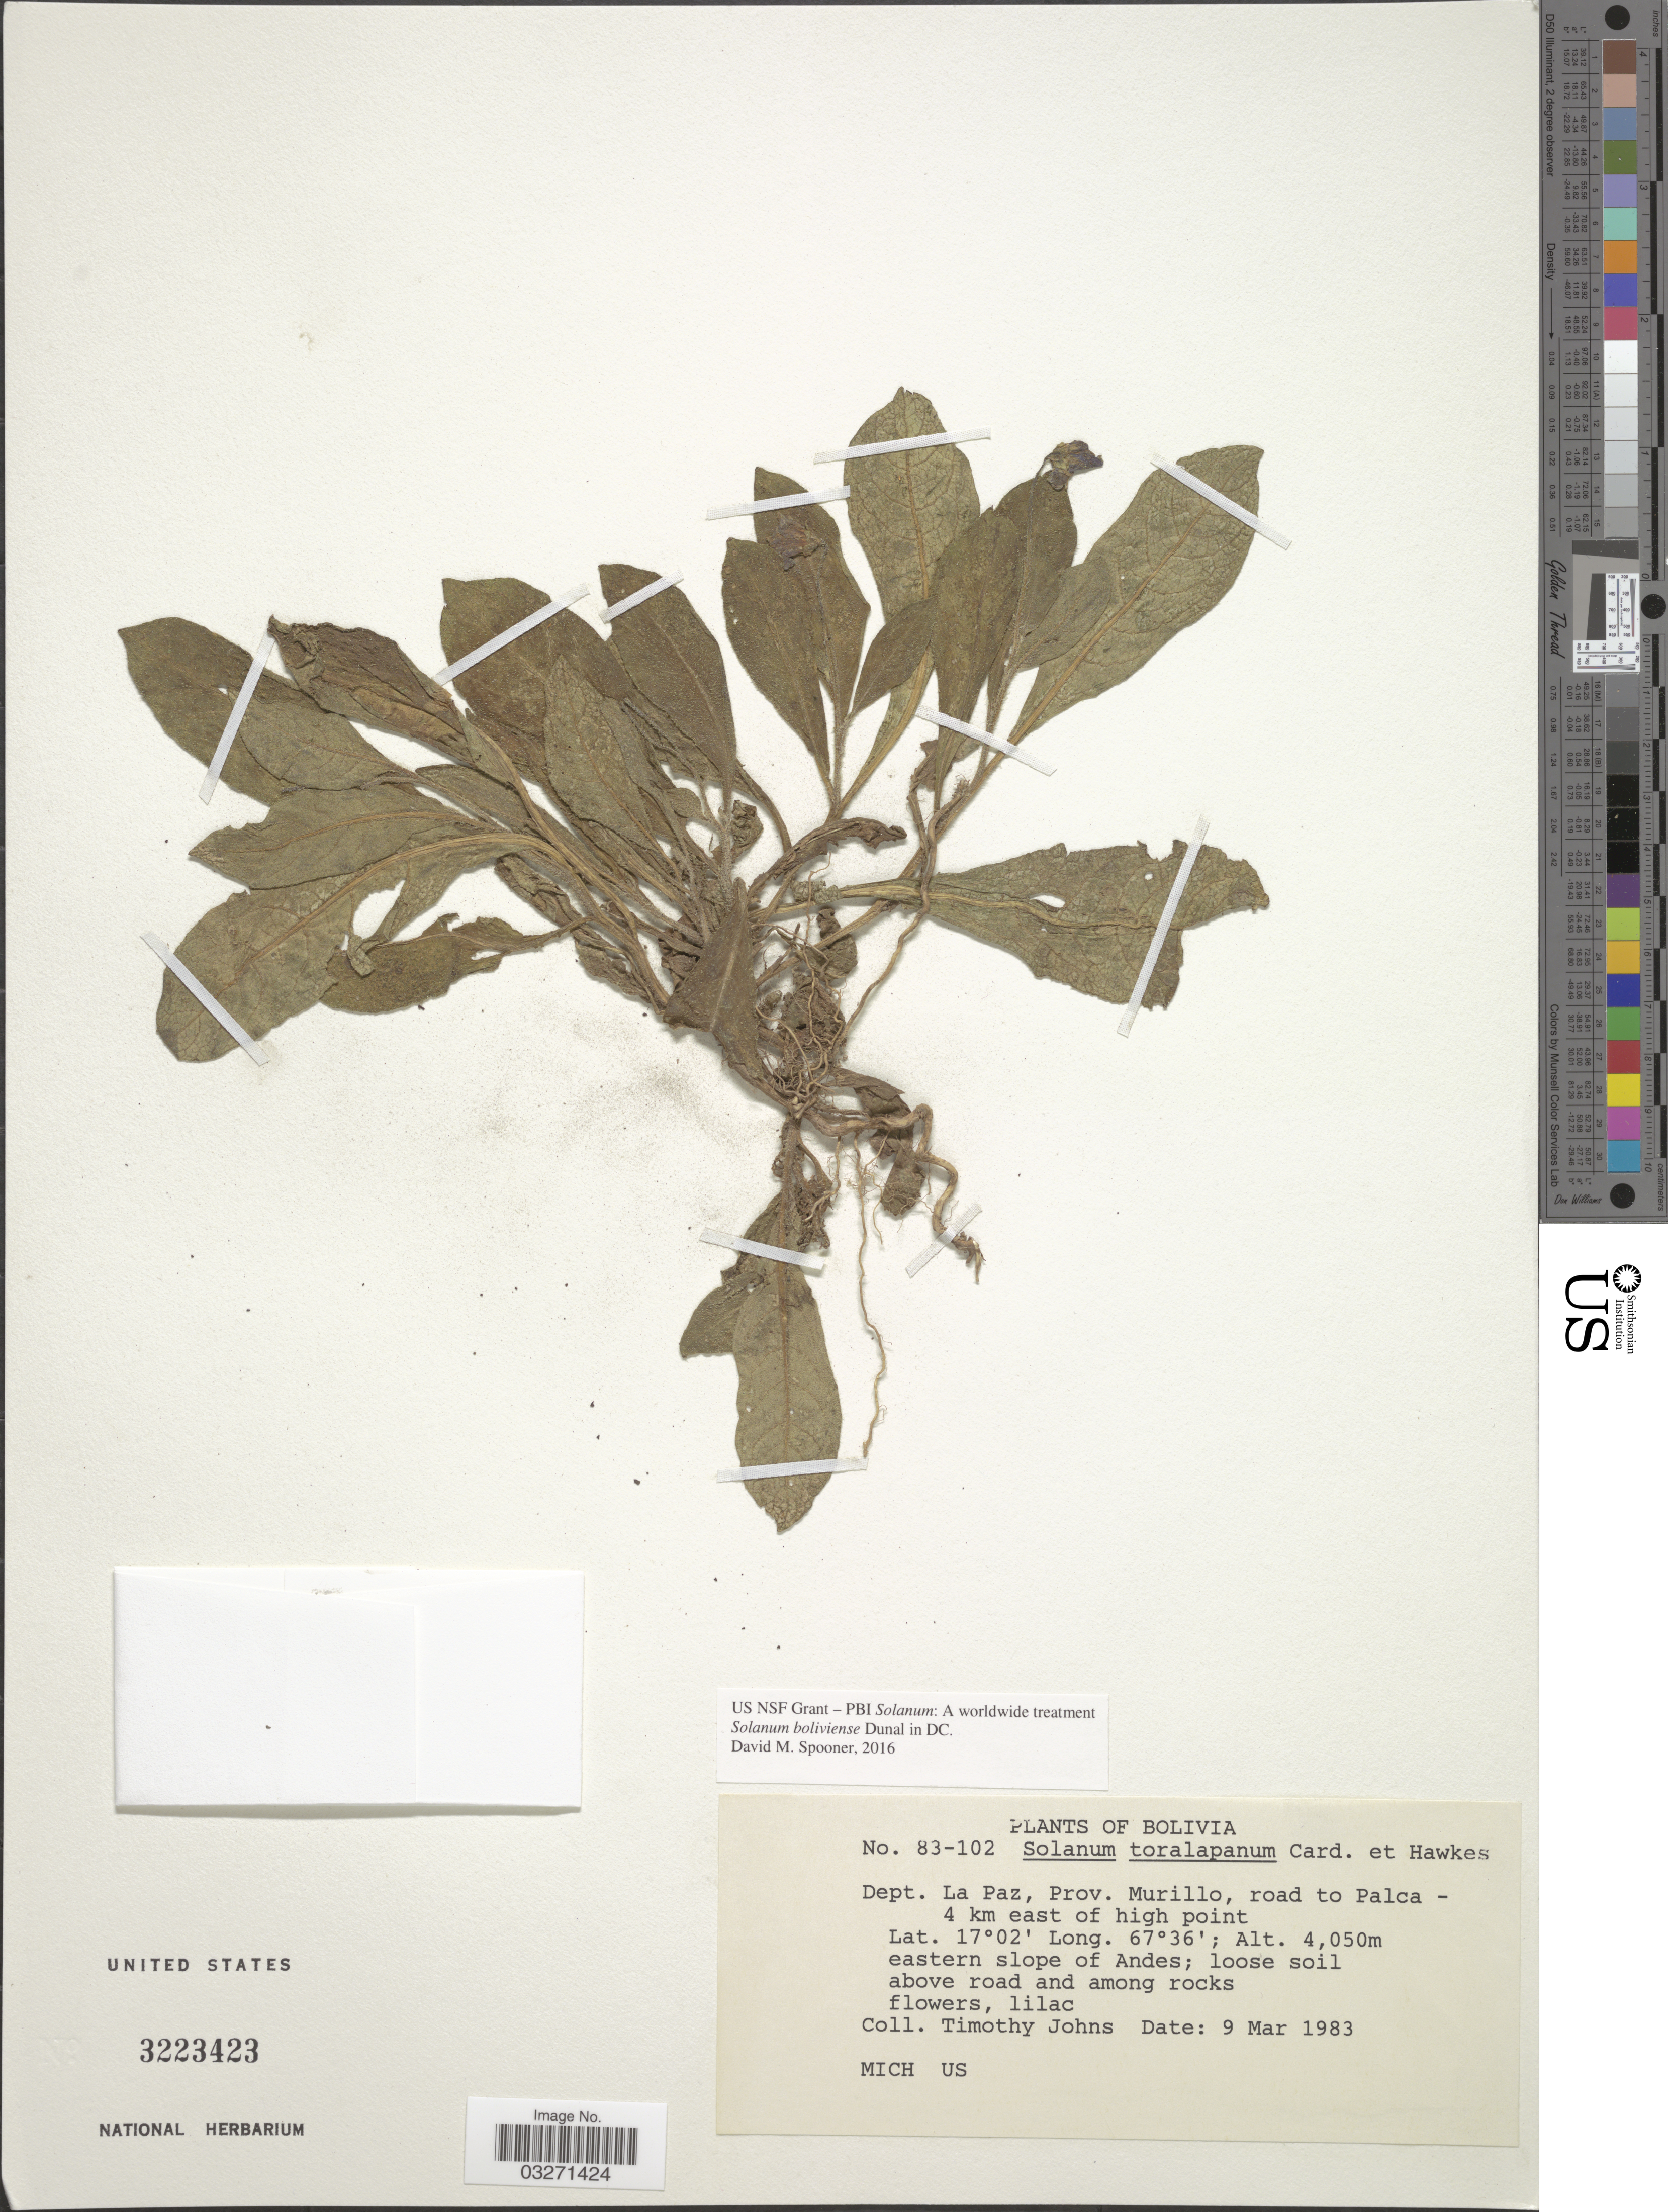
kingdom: Plantae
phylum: Tracheophyta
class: Magnoliopsida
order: Solanales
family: Solanaceae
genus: Solanum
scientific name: Solanum boliviense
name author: Dunal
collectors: T. Johns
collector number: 83-102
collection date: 1983-03-09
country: Bolivia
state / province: La Paz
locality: Dept. La Paz, Prov. Murillo, road to Palca - 4 km east of high point. Eastern slope of Andes.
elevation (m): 4050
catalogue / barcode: US 3223423